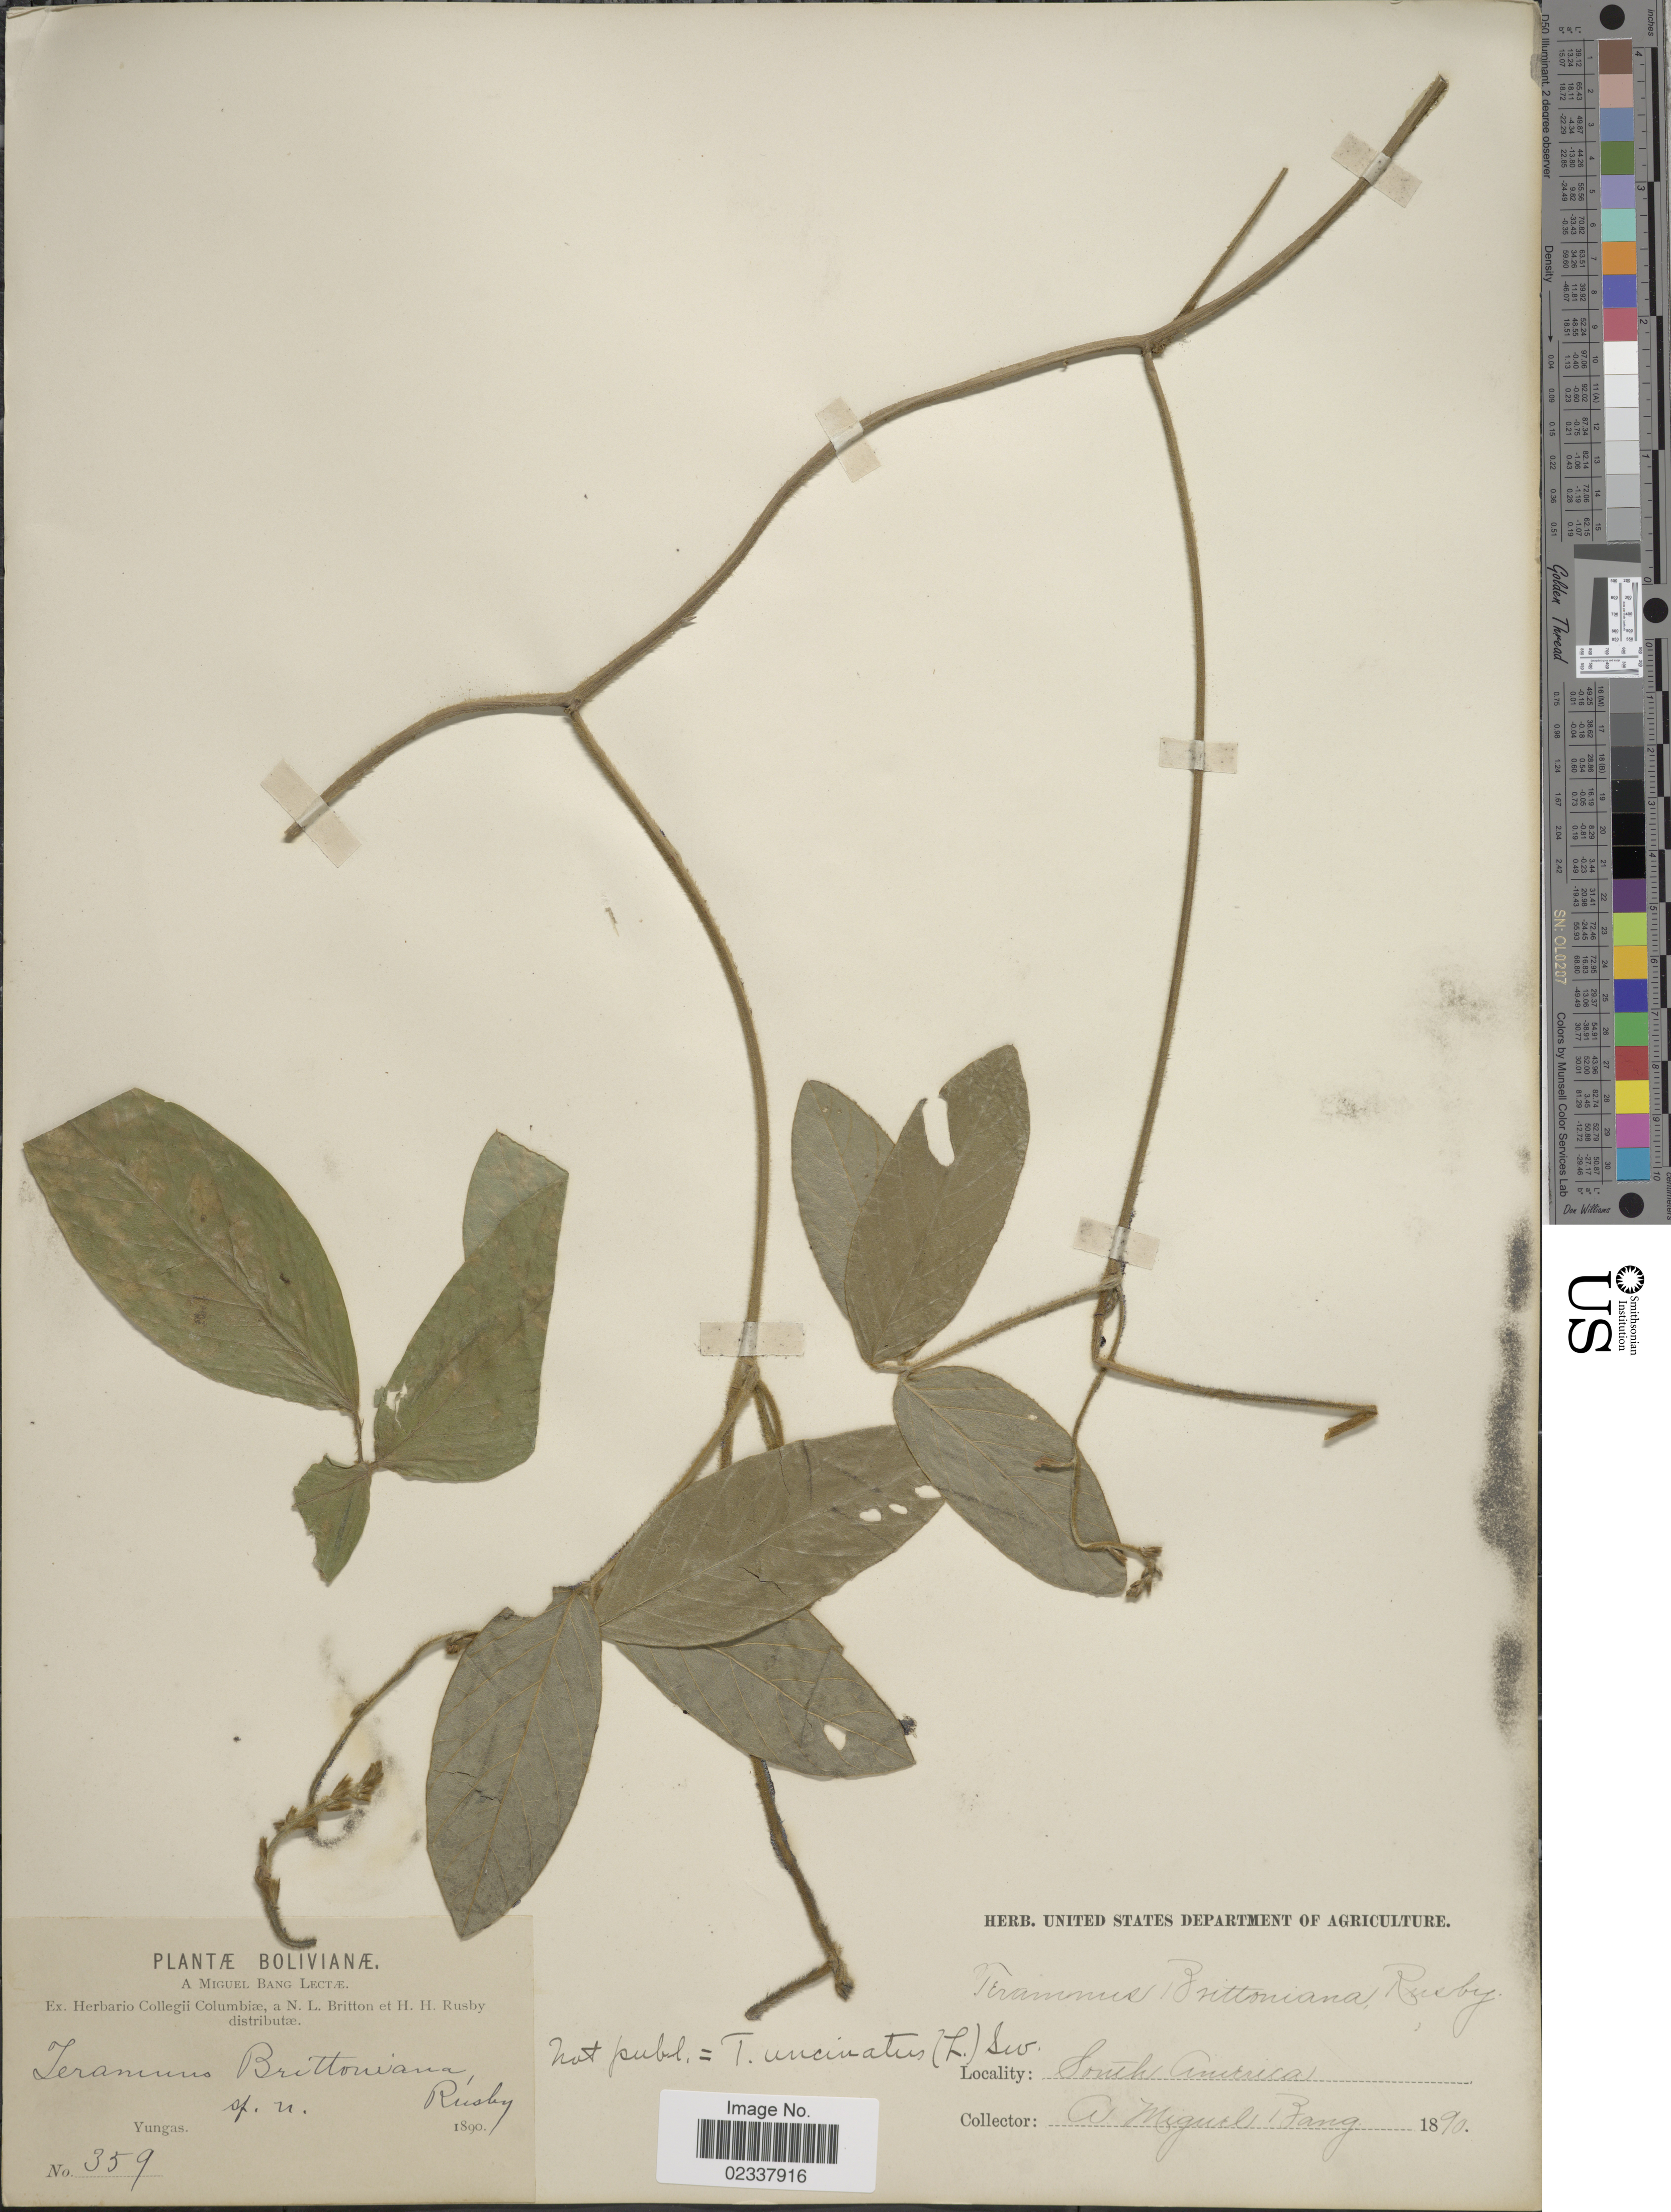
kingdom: Plantae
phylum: Tracheophyta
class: Magnoliopsida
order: Fabales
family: Fabaceae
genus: Teramnus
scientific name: Teramnus uncinatus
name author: (L.) Sw.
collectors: M. Bang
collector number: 359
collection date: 1890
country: Bolivia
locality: Yungas